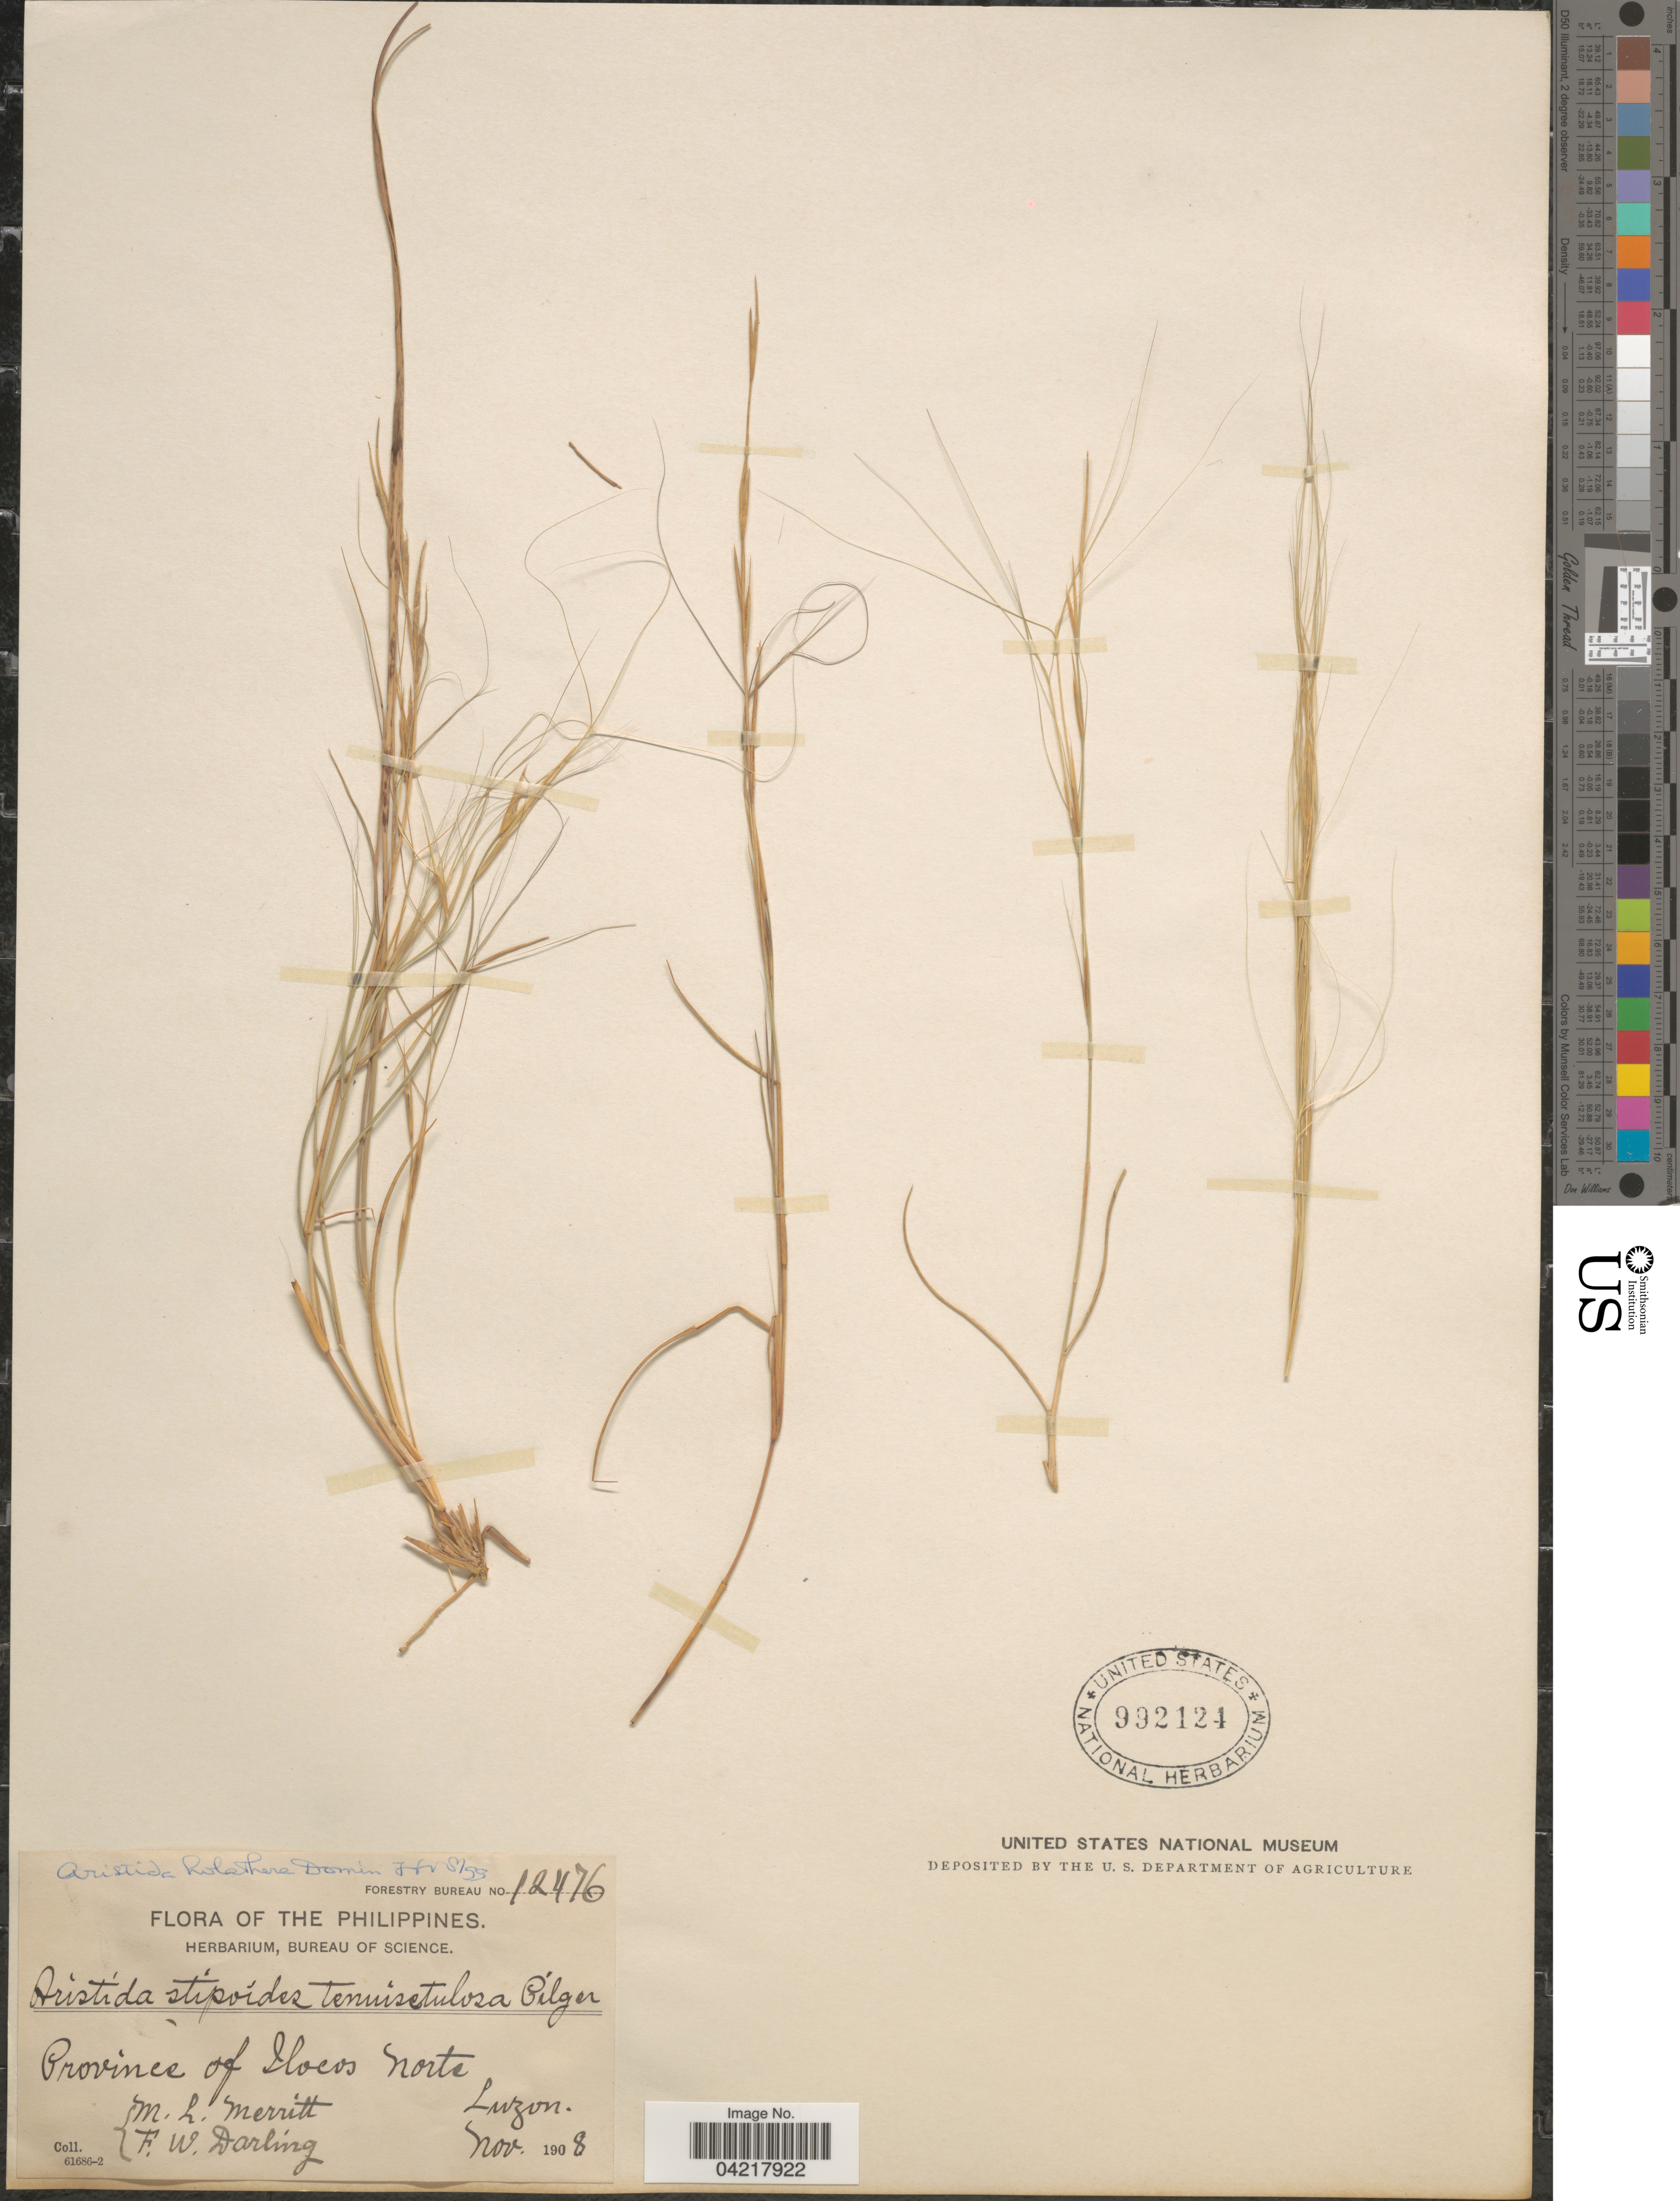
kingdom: Plantae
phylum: Tracheophyta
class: Liliopsida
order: Poales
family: Poaceae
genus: Aristida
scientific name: Aristida holathera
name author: Domin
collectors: M. L. Merritt & F. Darling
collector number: Forestry Bureau 12476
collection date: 1908-11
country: Philippines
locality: Province of Ilocos Norte. Luzon.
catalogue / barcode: US 992124